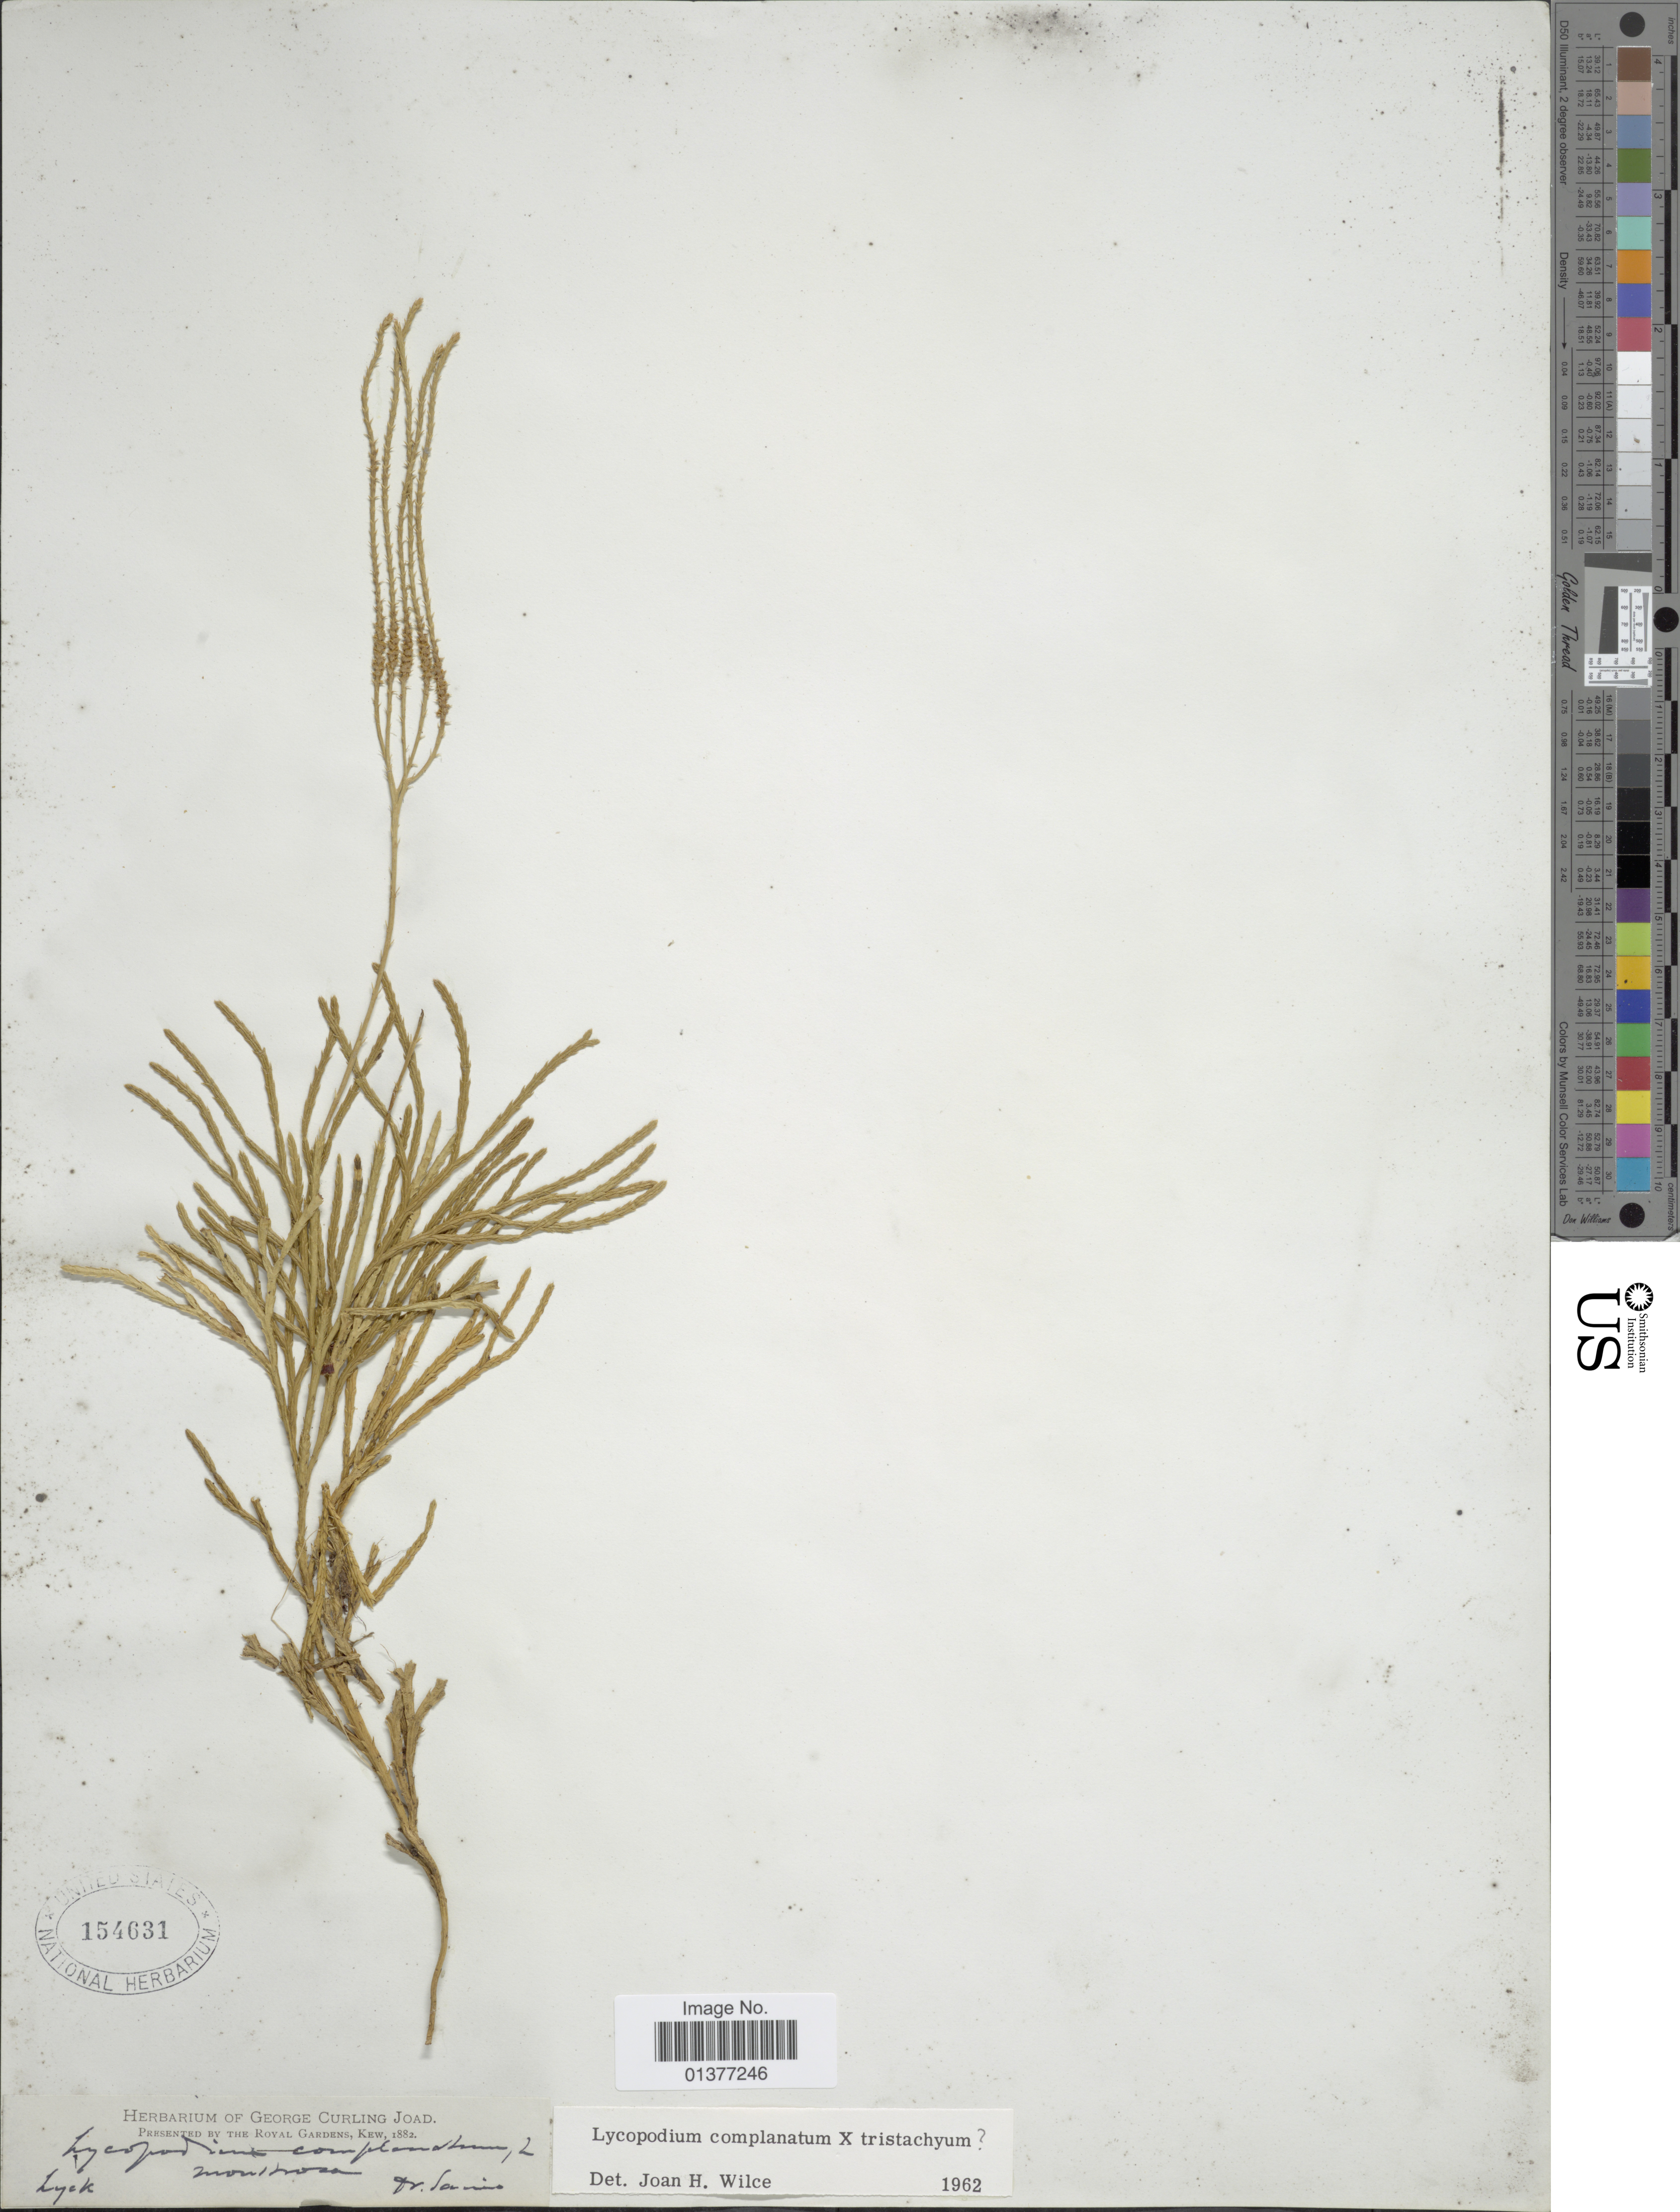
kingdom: Plantae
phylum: Tracheophyta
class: Lycopodiopsida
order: Lycopodiales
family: Lycopodiaceae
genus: Diphasiastrum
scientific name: Diphasiastrum complanatum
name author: (L.) Holub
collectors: C. Sanio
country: Poland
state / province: Warminsko-Mazurskie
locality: Lyck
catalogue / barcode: US 154631